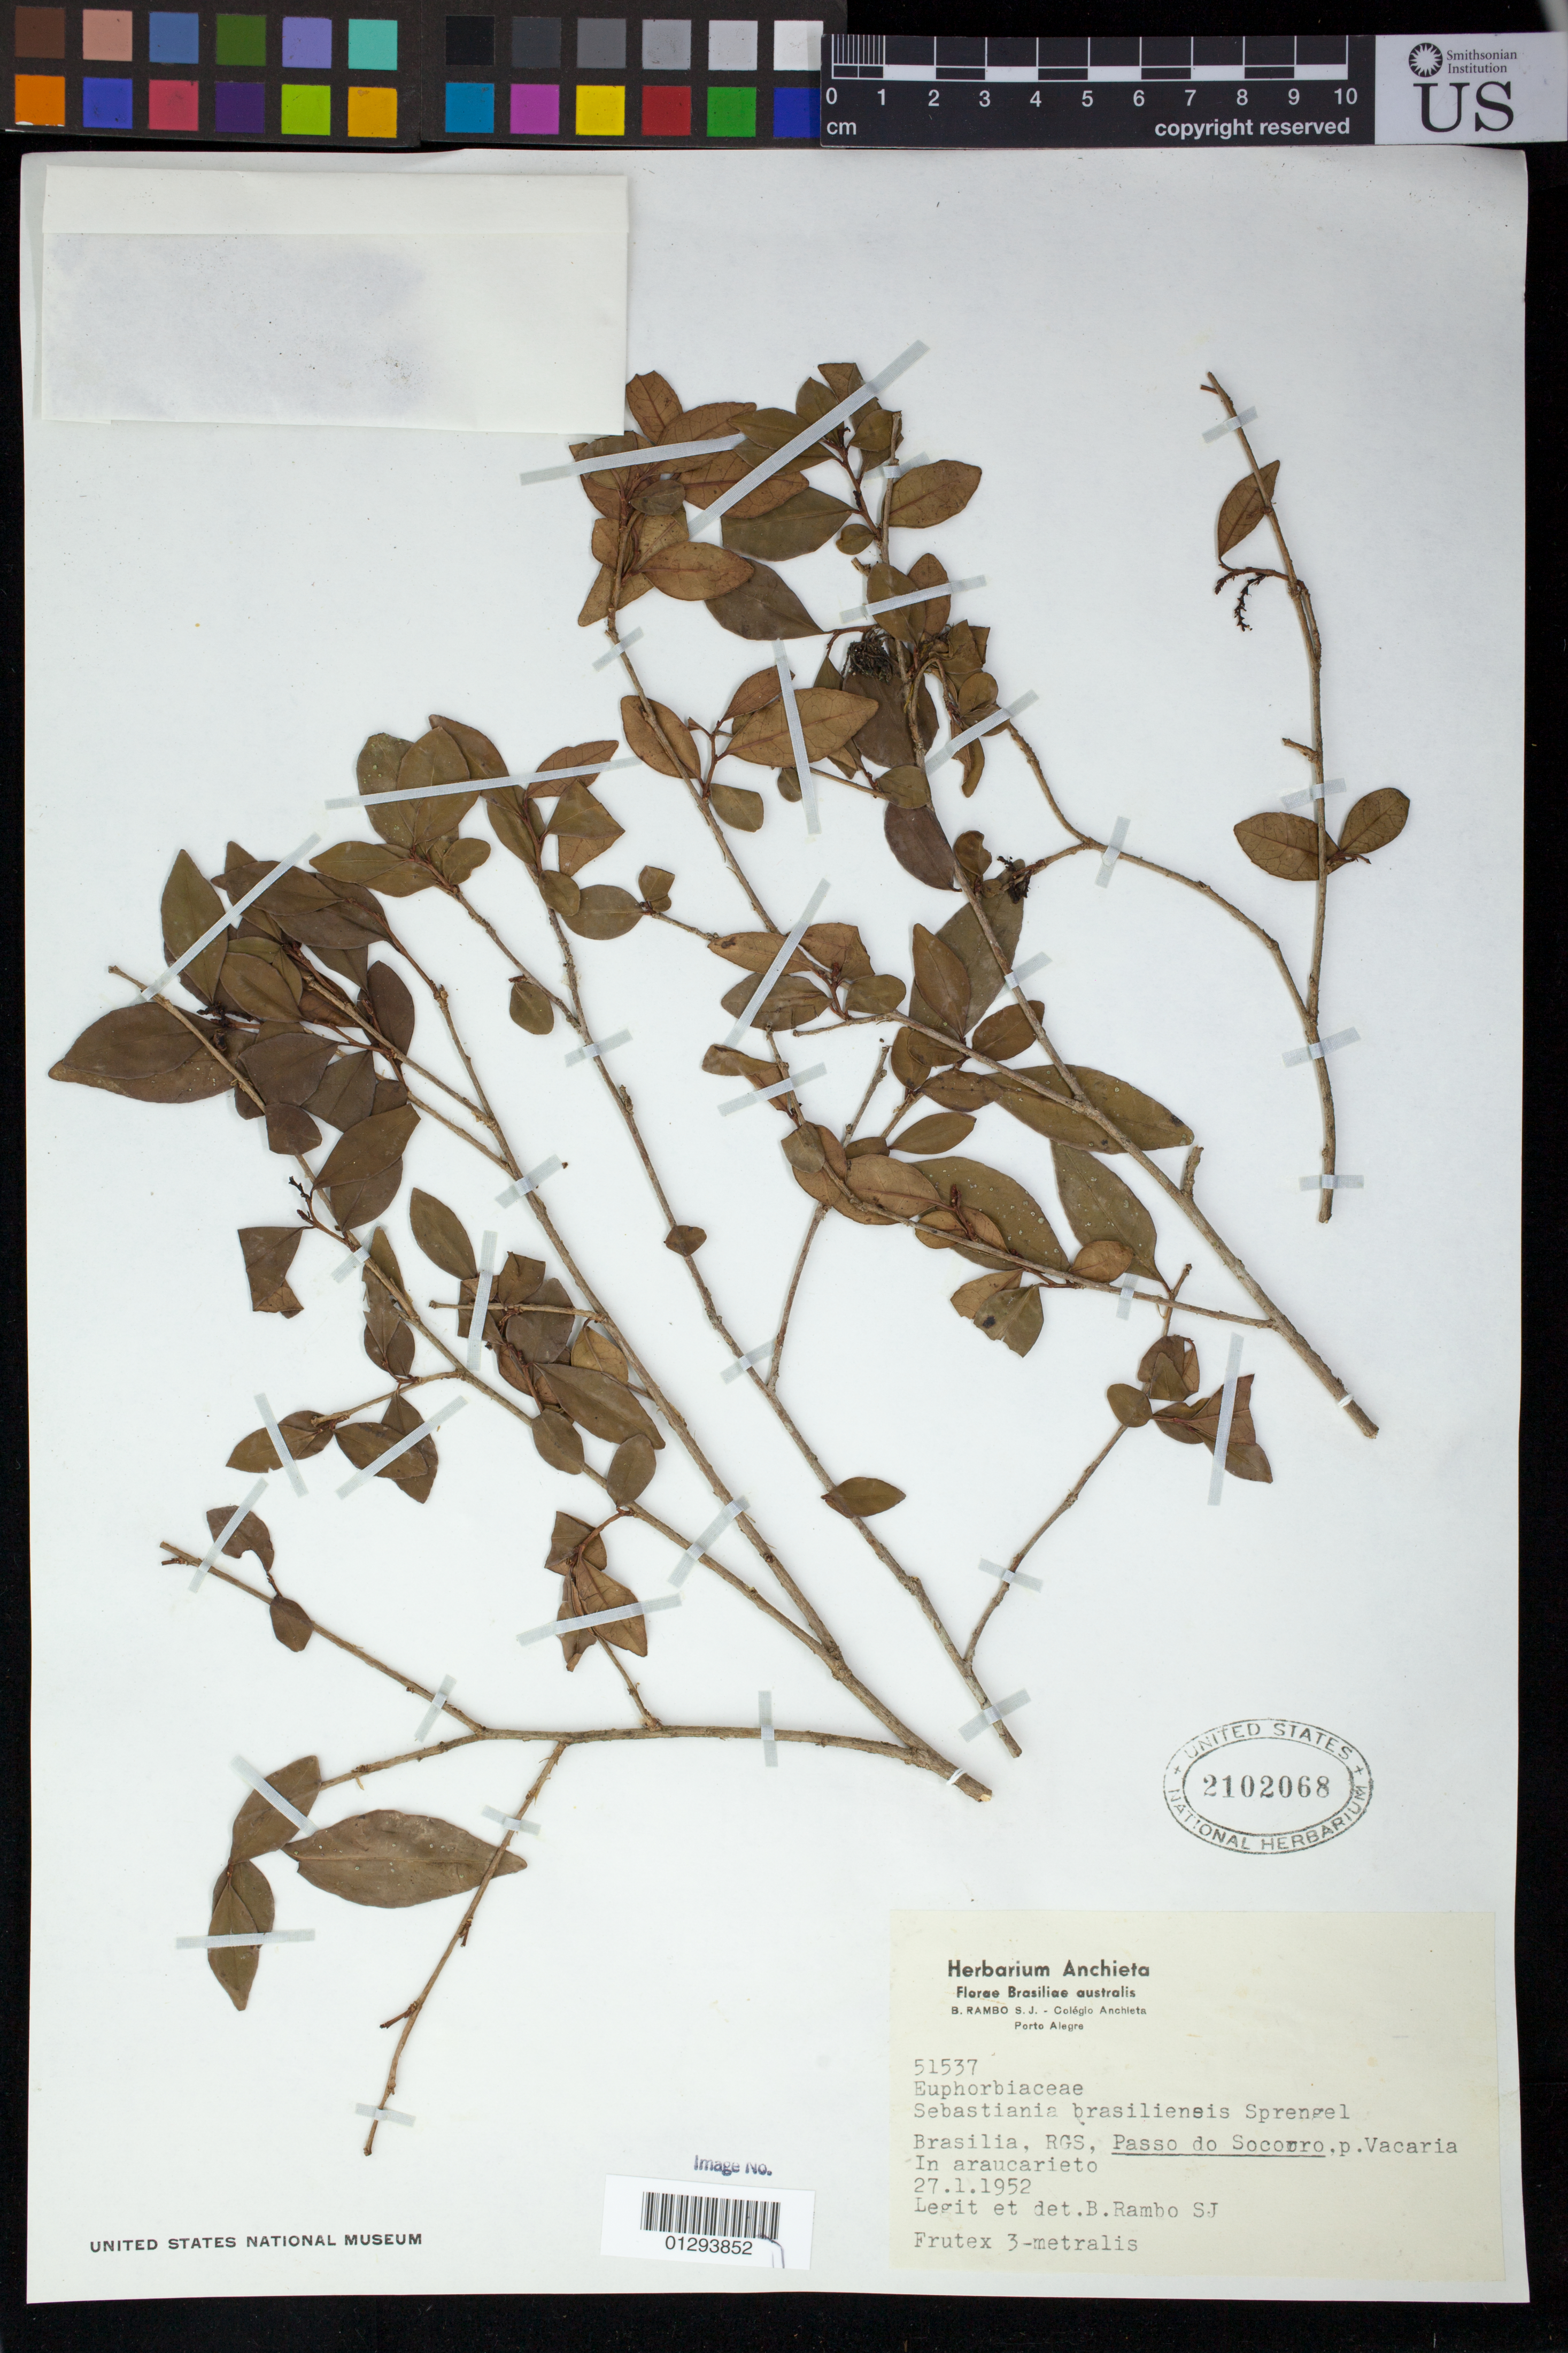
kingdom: Plantae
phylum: Tracheophyta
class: Magnoliopsida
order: Malpighiales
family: Euphorbiaceae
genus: Sebastiania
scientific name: Sebastiania brasiliensis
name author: Spreng.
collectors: B. Rambo S. J.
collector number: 51537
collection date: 1952-01-27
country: Brazil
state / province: Rio Grande do Sul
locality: Passo do Socorro, p. Vacaria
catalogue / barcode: US 2102068